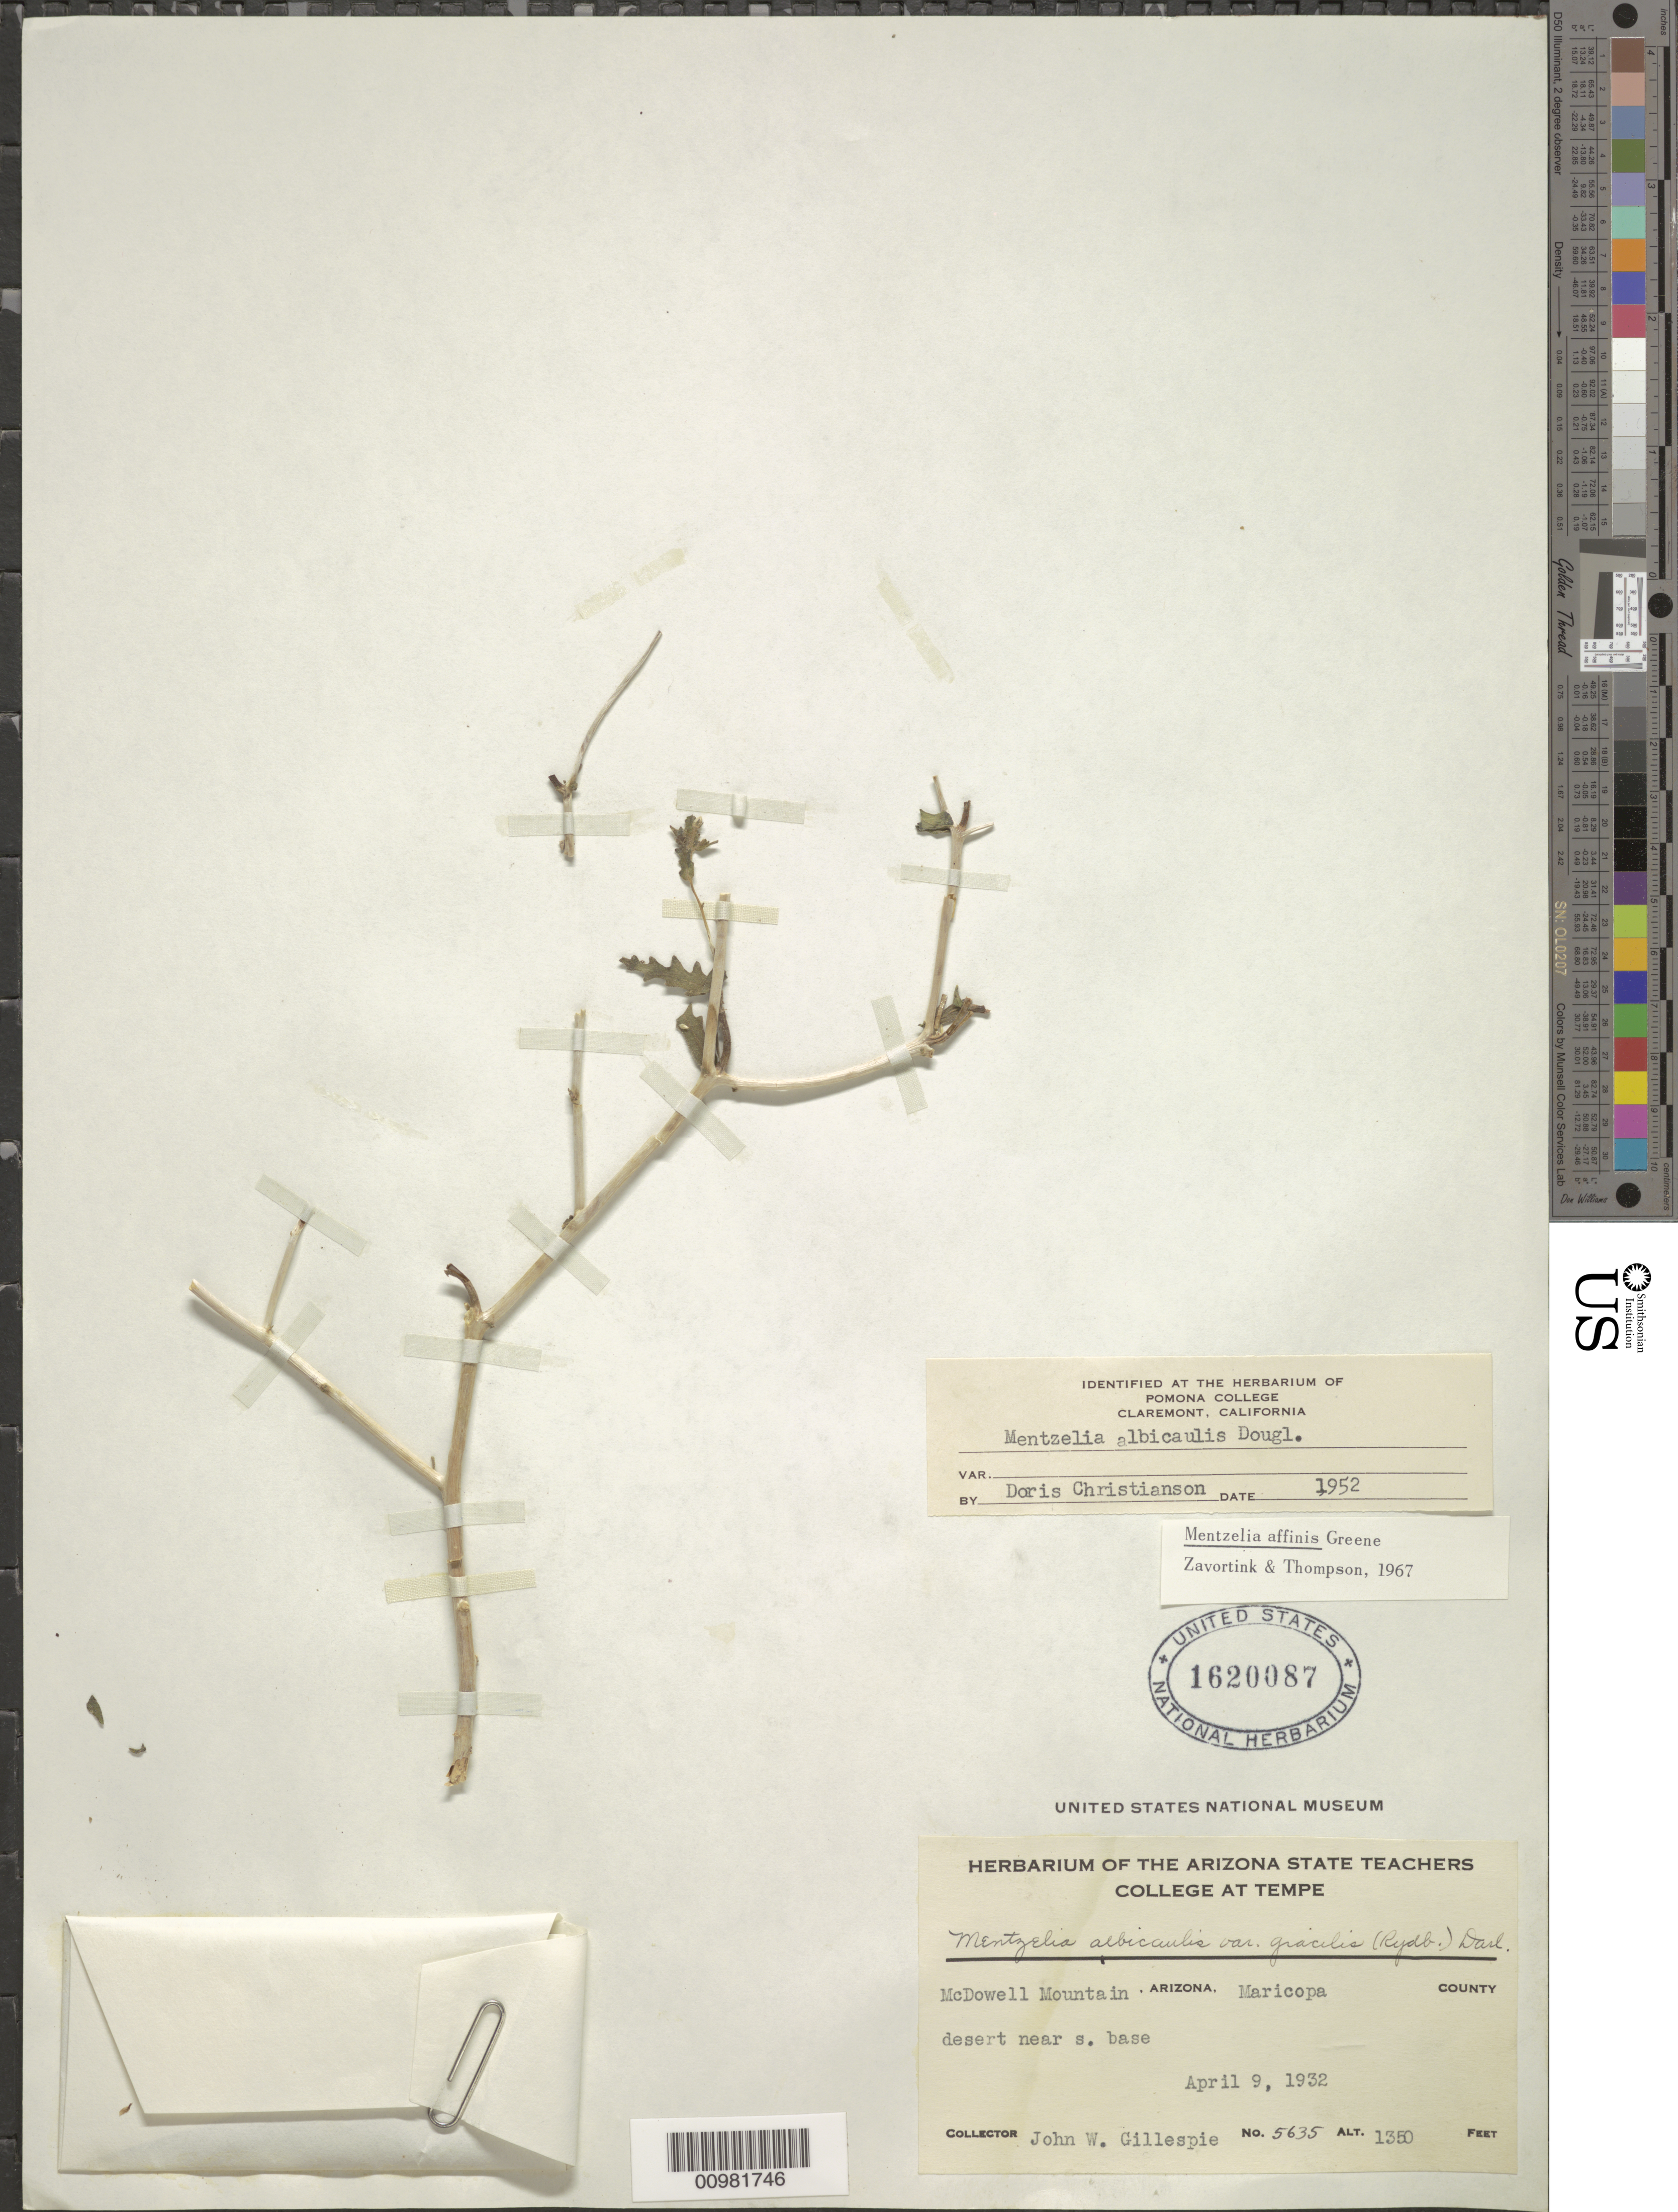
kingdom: Plantae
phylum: Tracheophyta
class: Magnoliopsida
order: Cornales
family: Loasaceae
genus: Mentzelia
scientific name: Mentzelia affinis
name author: Greene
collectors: J. W. Gillespie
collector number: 5635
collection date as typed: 09 Apr 1932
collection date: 1932-04-09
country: United States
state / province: Arizona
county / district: Maricopa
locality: McDowell Mt.; desert near S. base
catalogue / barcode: US 1620087